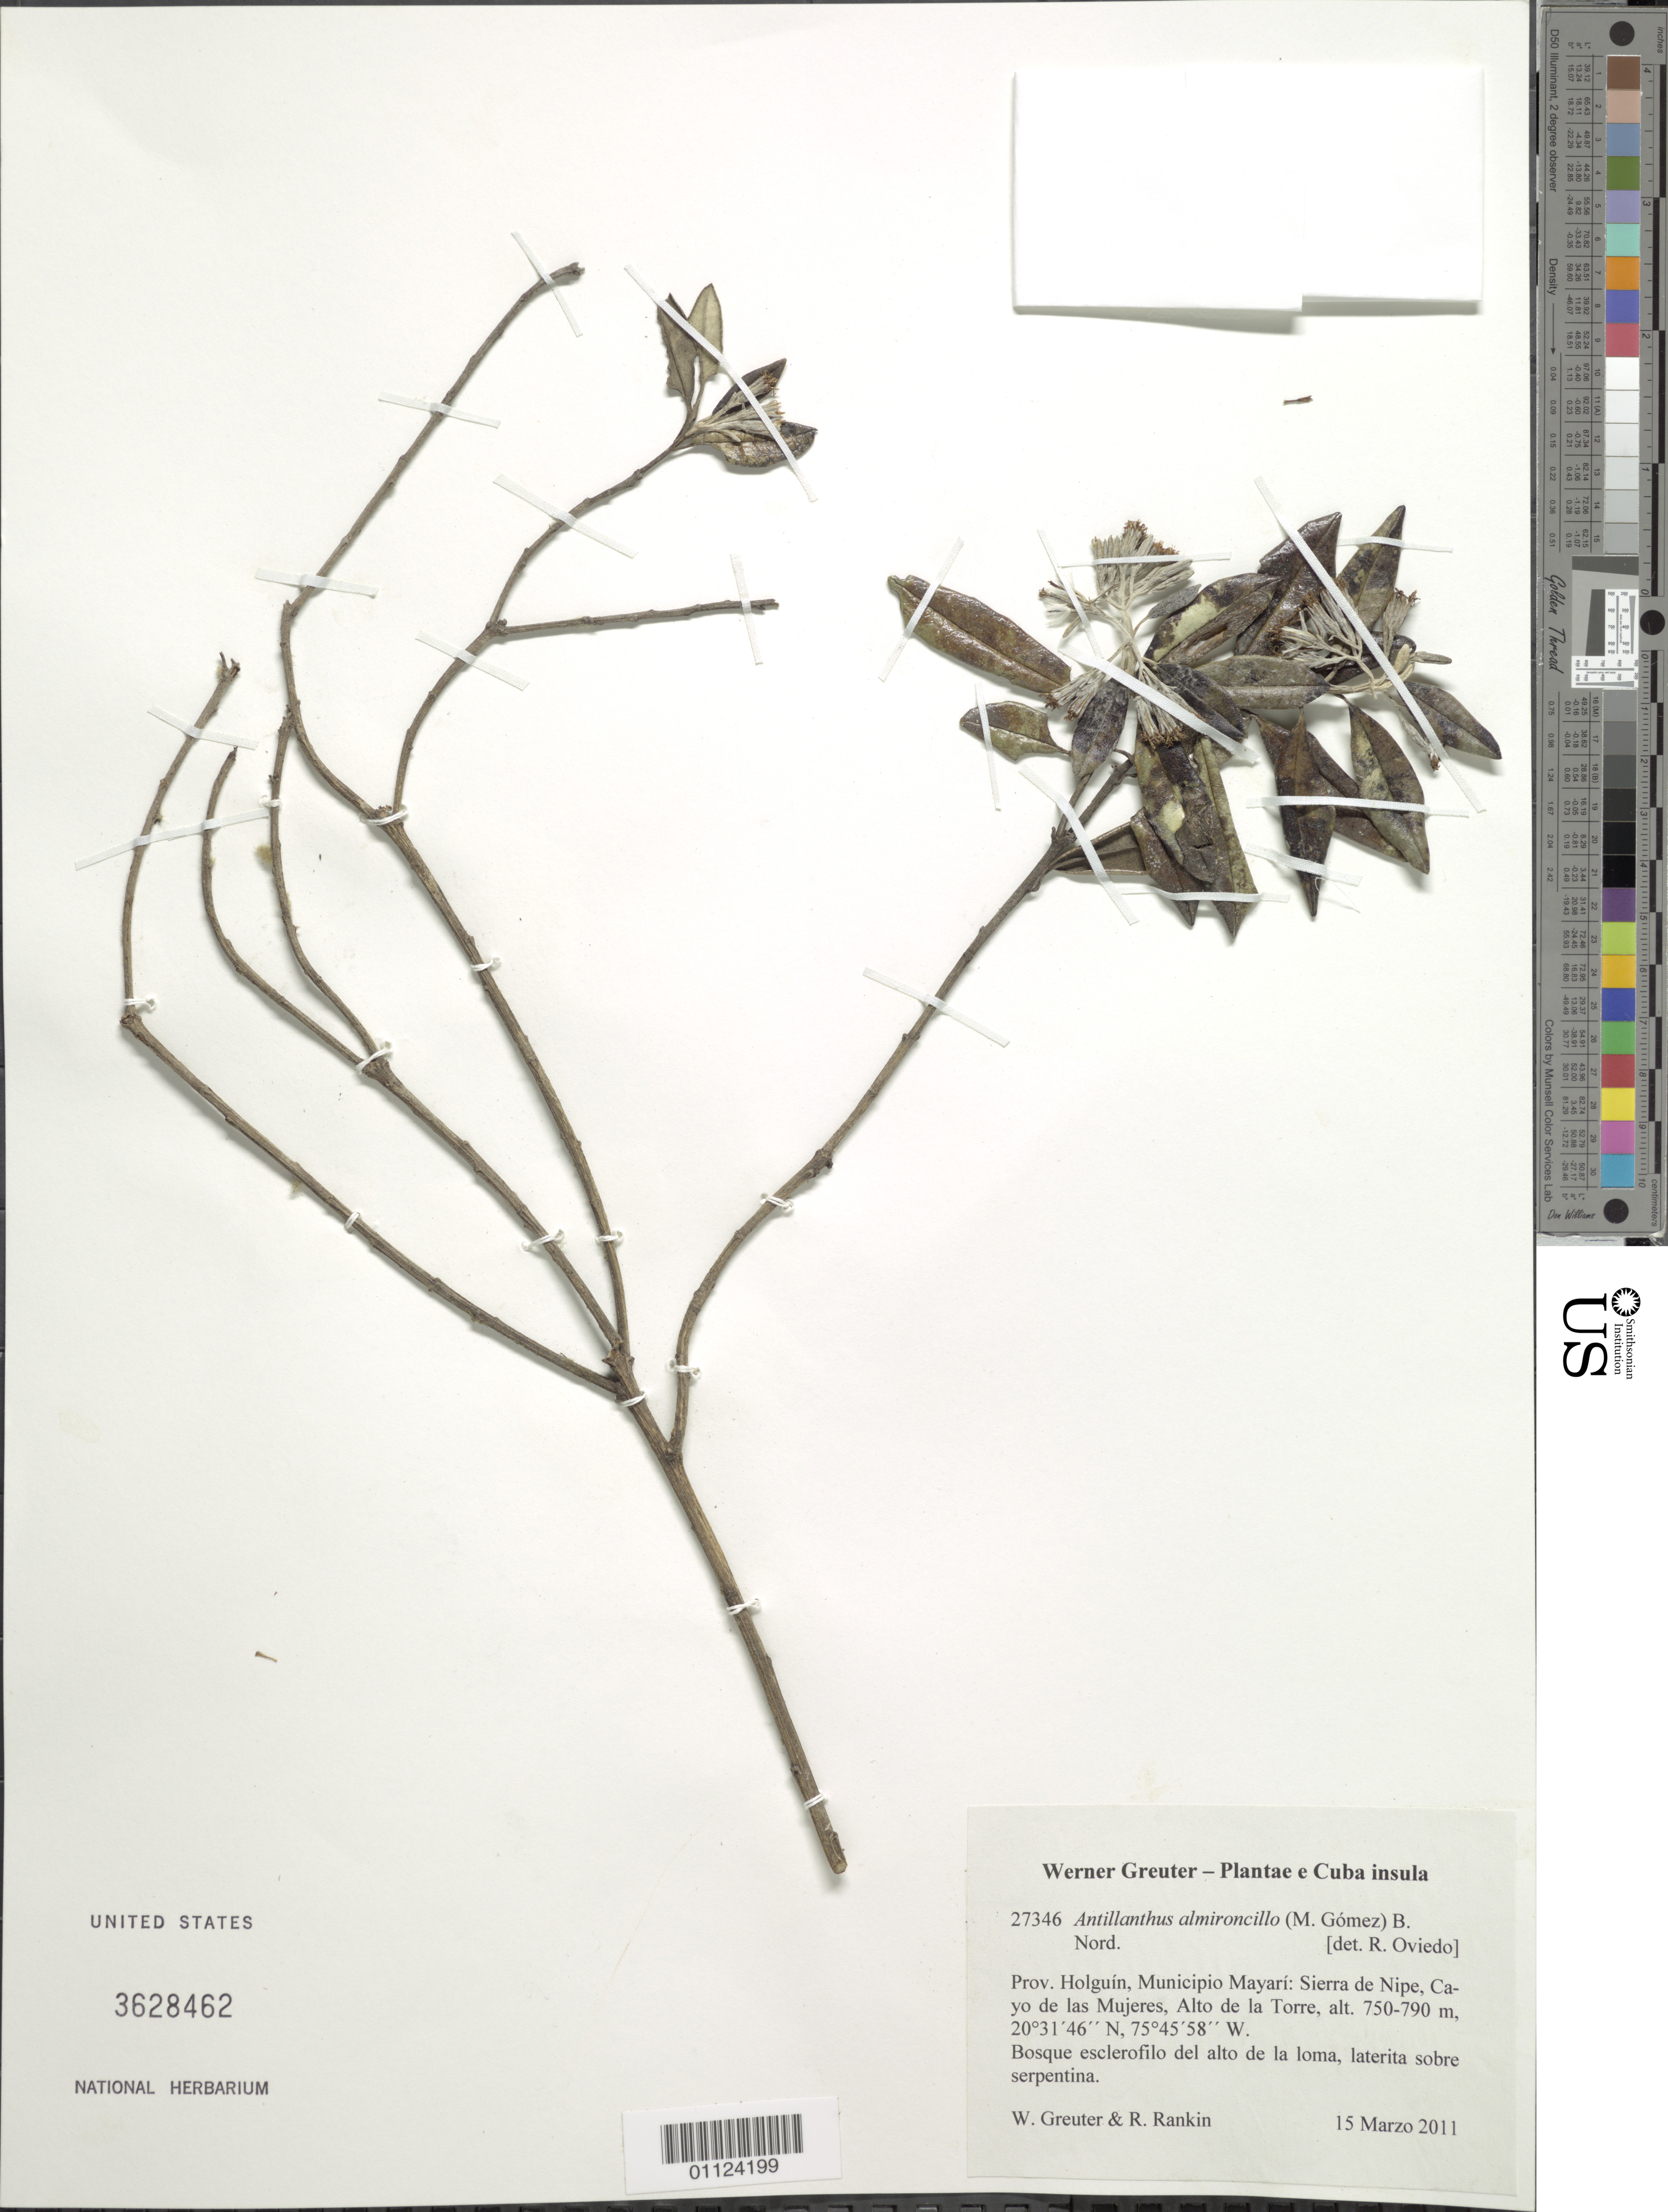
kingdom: Plantae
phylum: Tracheophyta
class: Magnoliopsida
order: Asterales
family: Asteraceae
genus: Antillanthus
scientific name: Antillanthus almironcillo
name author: (M. Gómez) B. Nord.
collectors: W. Greuter & R. Rankin Rodriguez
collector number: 27346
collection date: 2011-03-15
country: Cuba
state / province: Holguín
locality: Municipio Mayarí, Sierra de Nipe, Cayo de las Mujeres, Alto de la Torre.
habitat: Bosque esclerofilo del alto de la loma, laterita sobre serpentina.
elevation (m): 750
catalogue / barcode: US 3628462